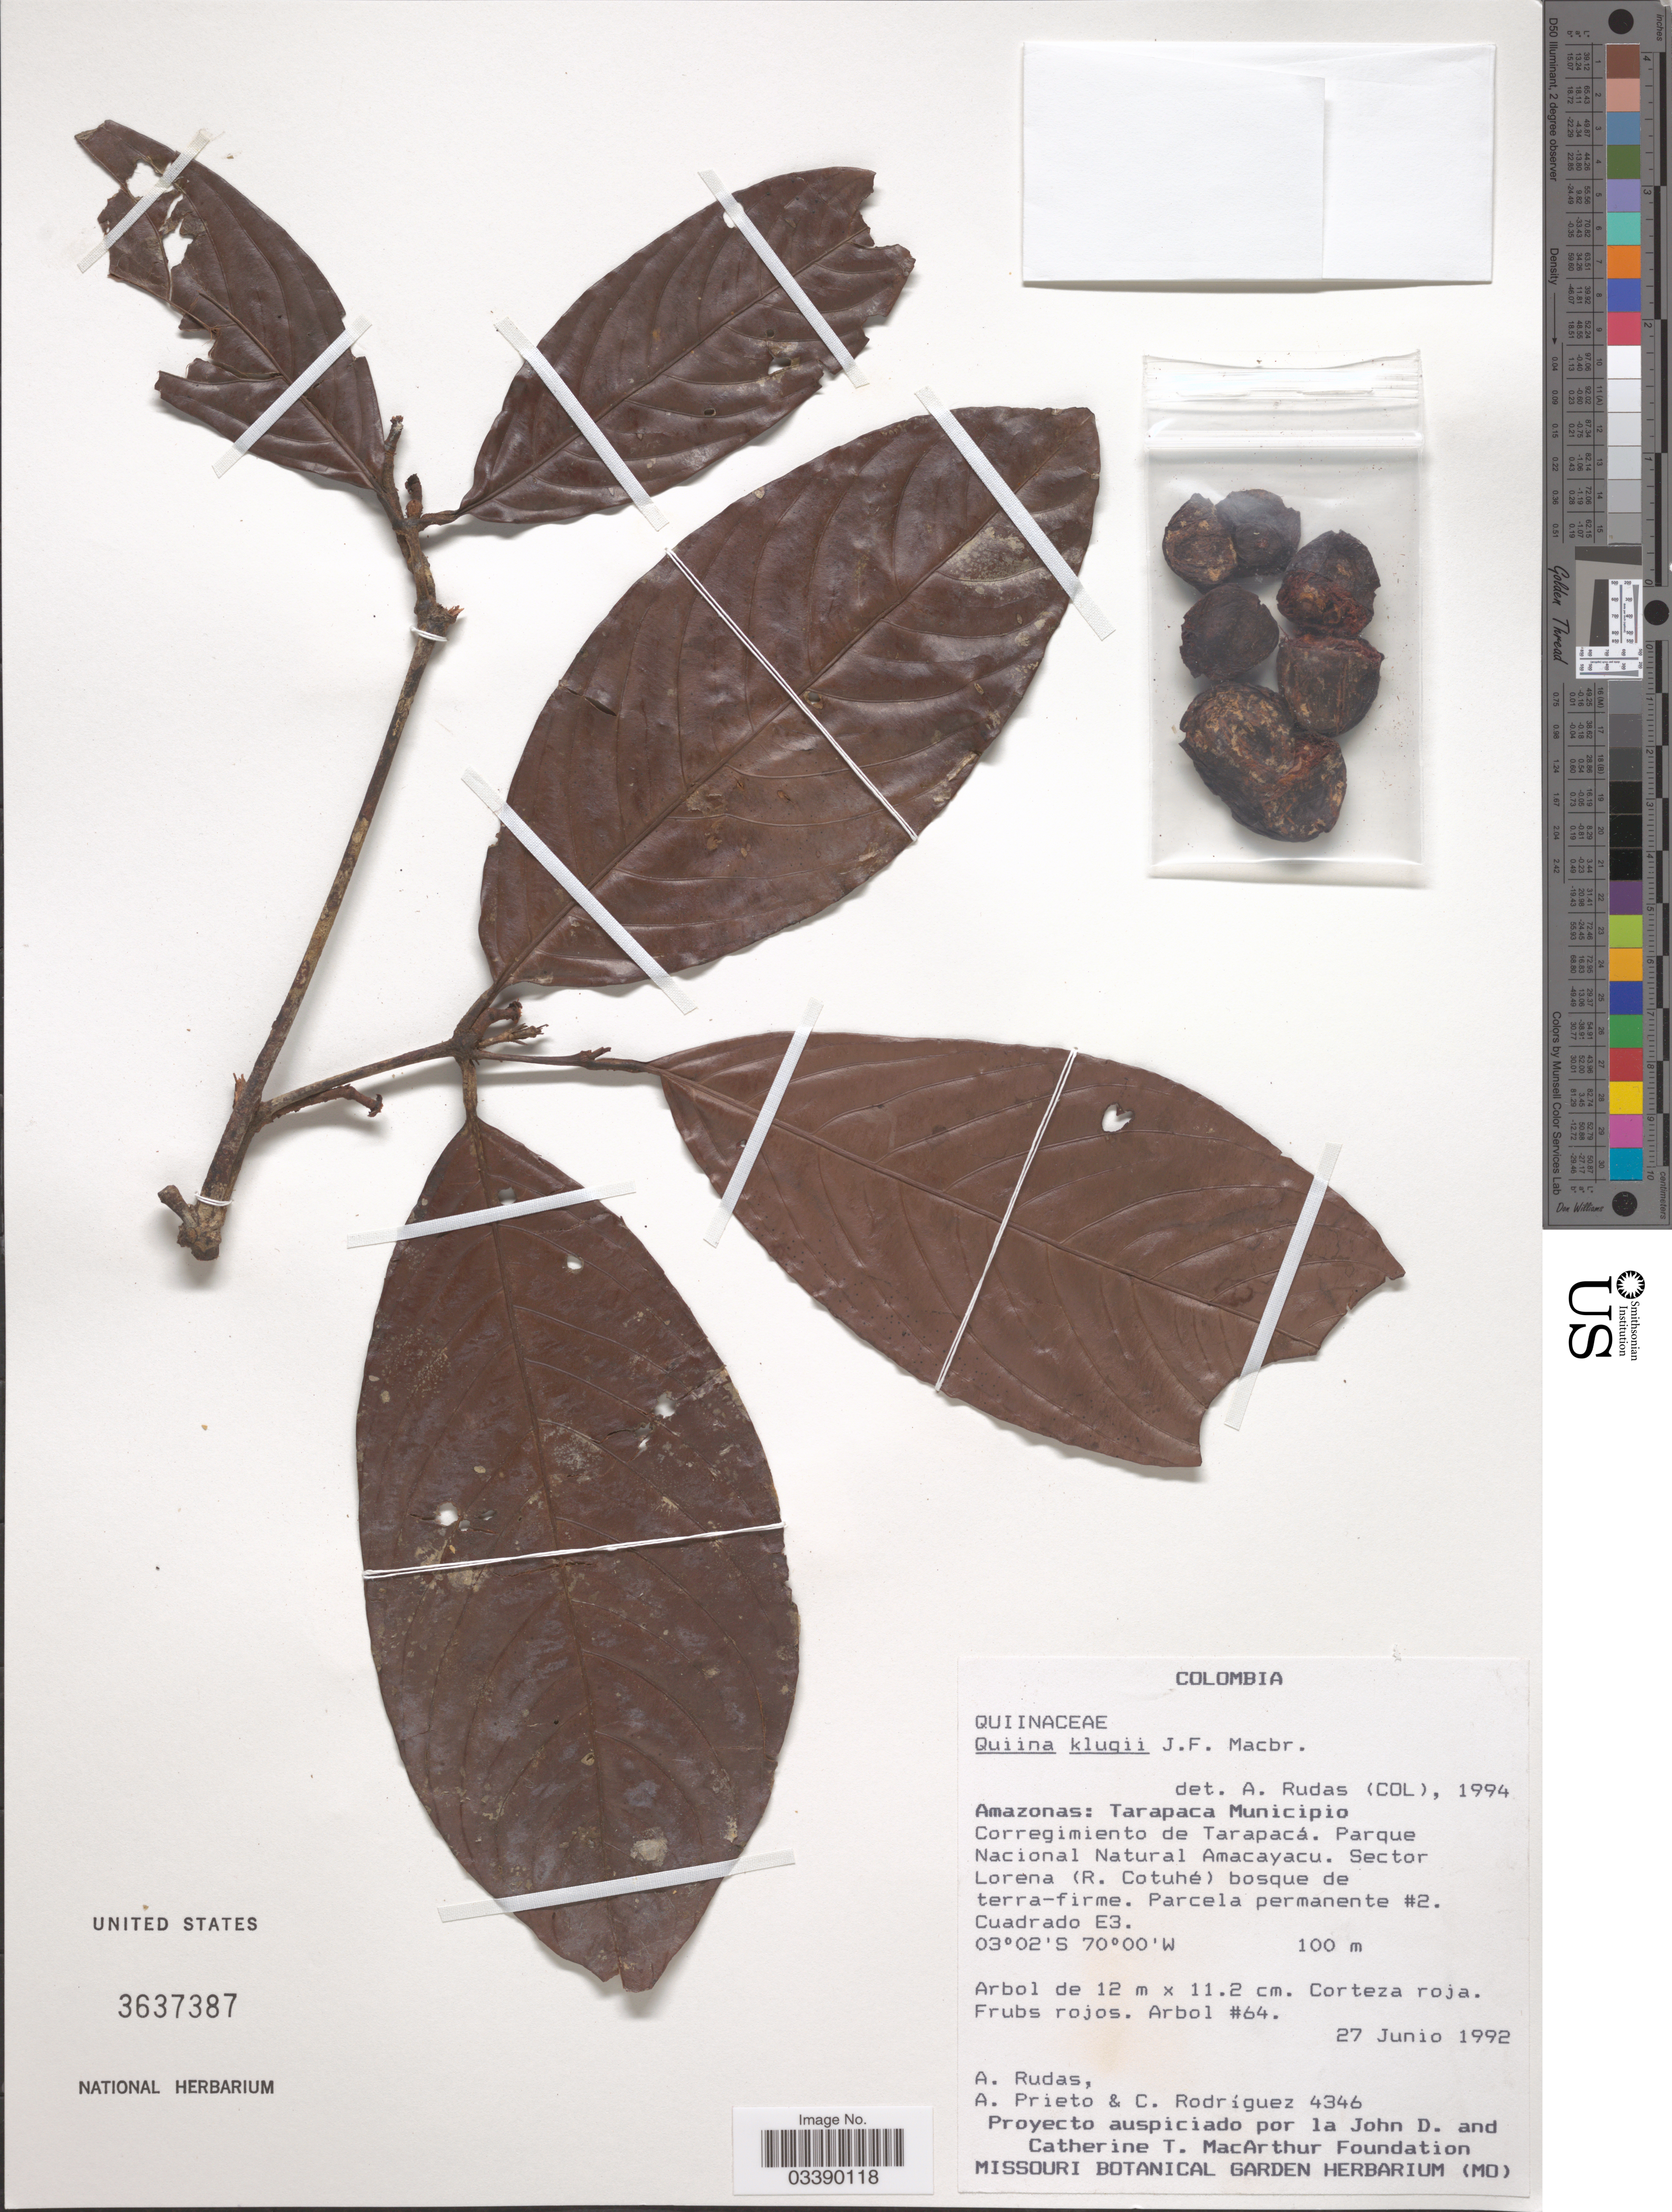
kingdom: Plantae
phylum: Tracheophyta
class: Magnoliopsida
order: Malpighiales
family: Quiinaceae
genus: Quiina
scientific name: Quiina klugii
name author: J.F. Macbr.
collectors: A. Rudas, A. Prieto & C. Rodríguez-Flores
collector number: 4346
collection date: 1992-06-27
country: Colombia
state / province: Amazônas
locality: Tarapaca Municipio Corregimiento de Tarapacá. Parque Nacional Natural Amacayacu. Sector Lorena (R. Cotuhé) bosque de terra-frime. Parcela permanente #2. Cuadrado E3.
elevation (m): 100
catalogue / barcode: US 3637387